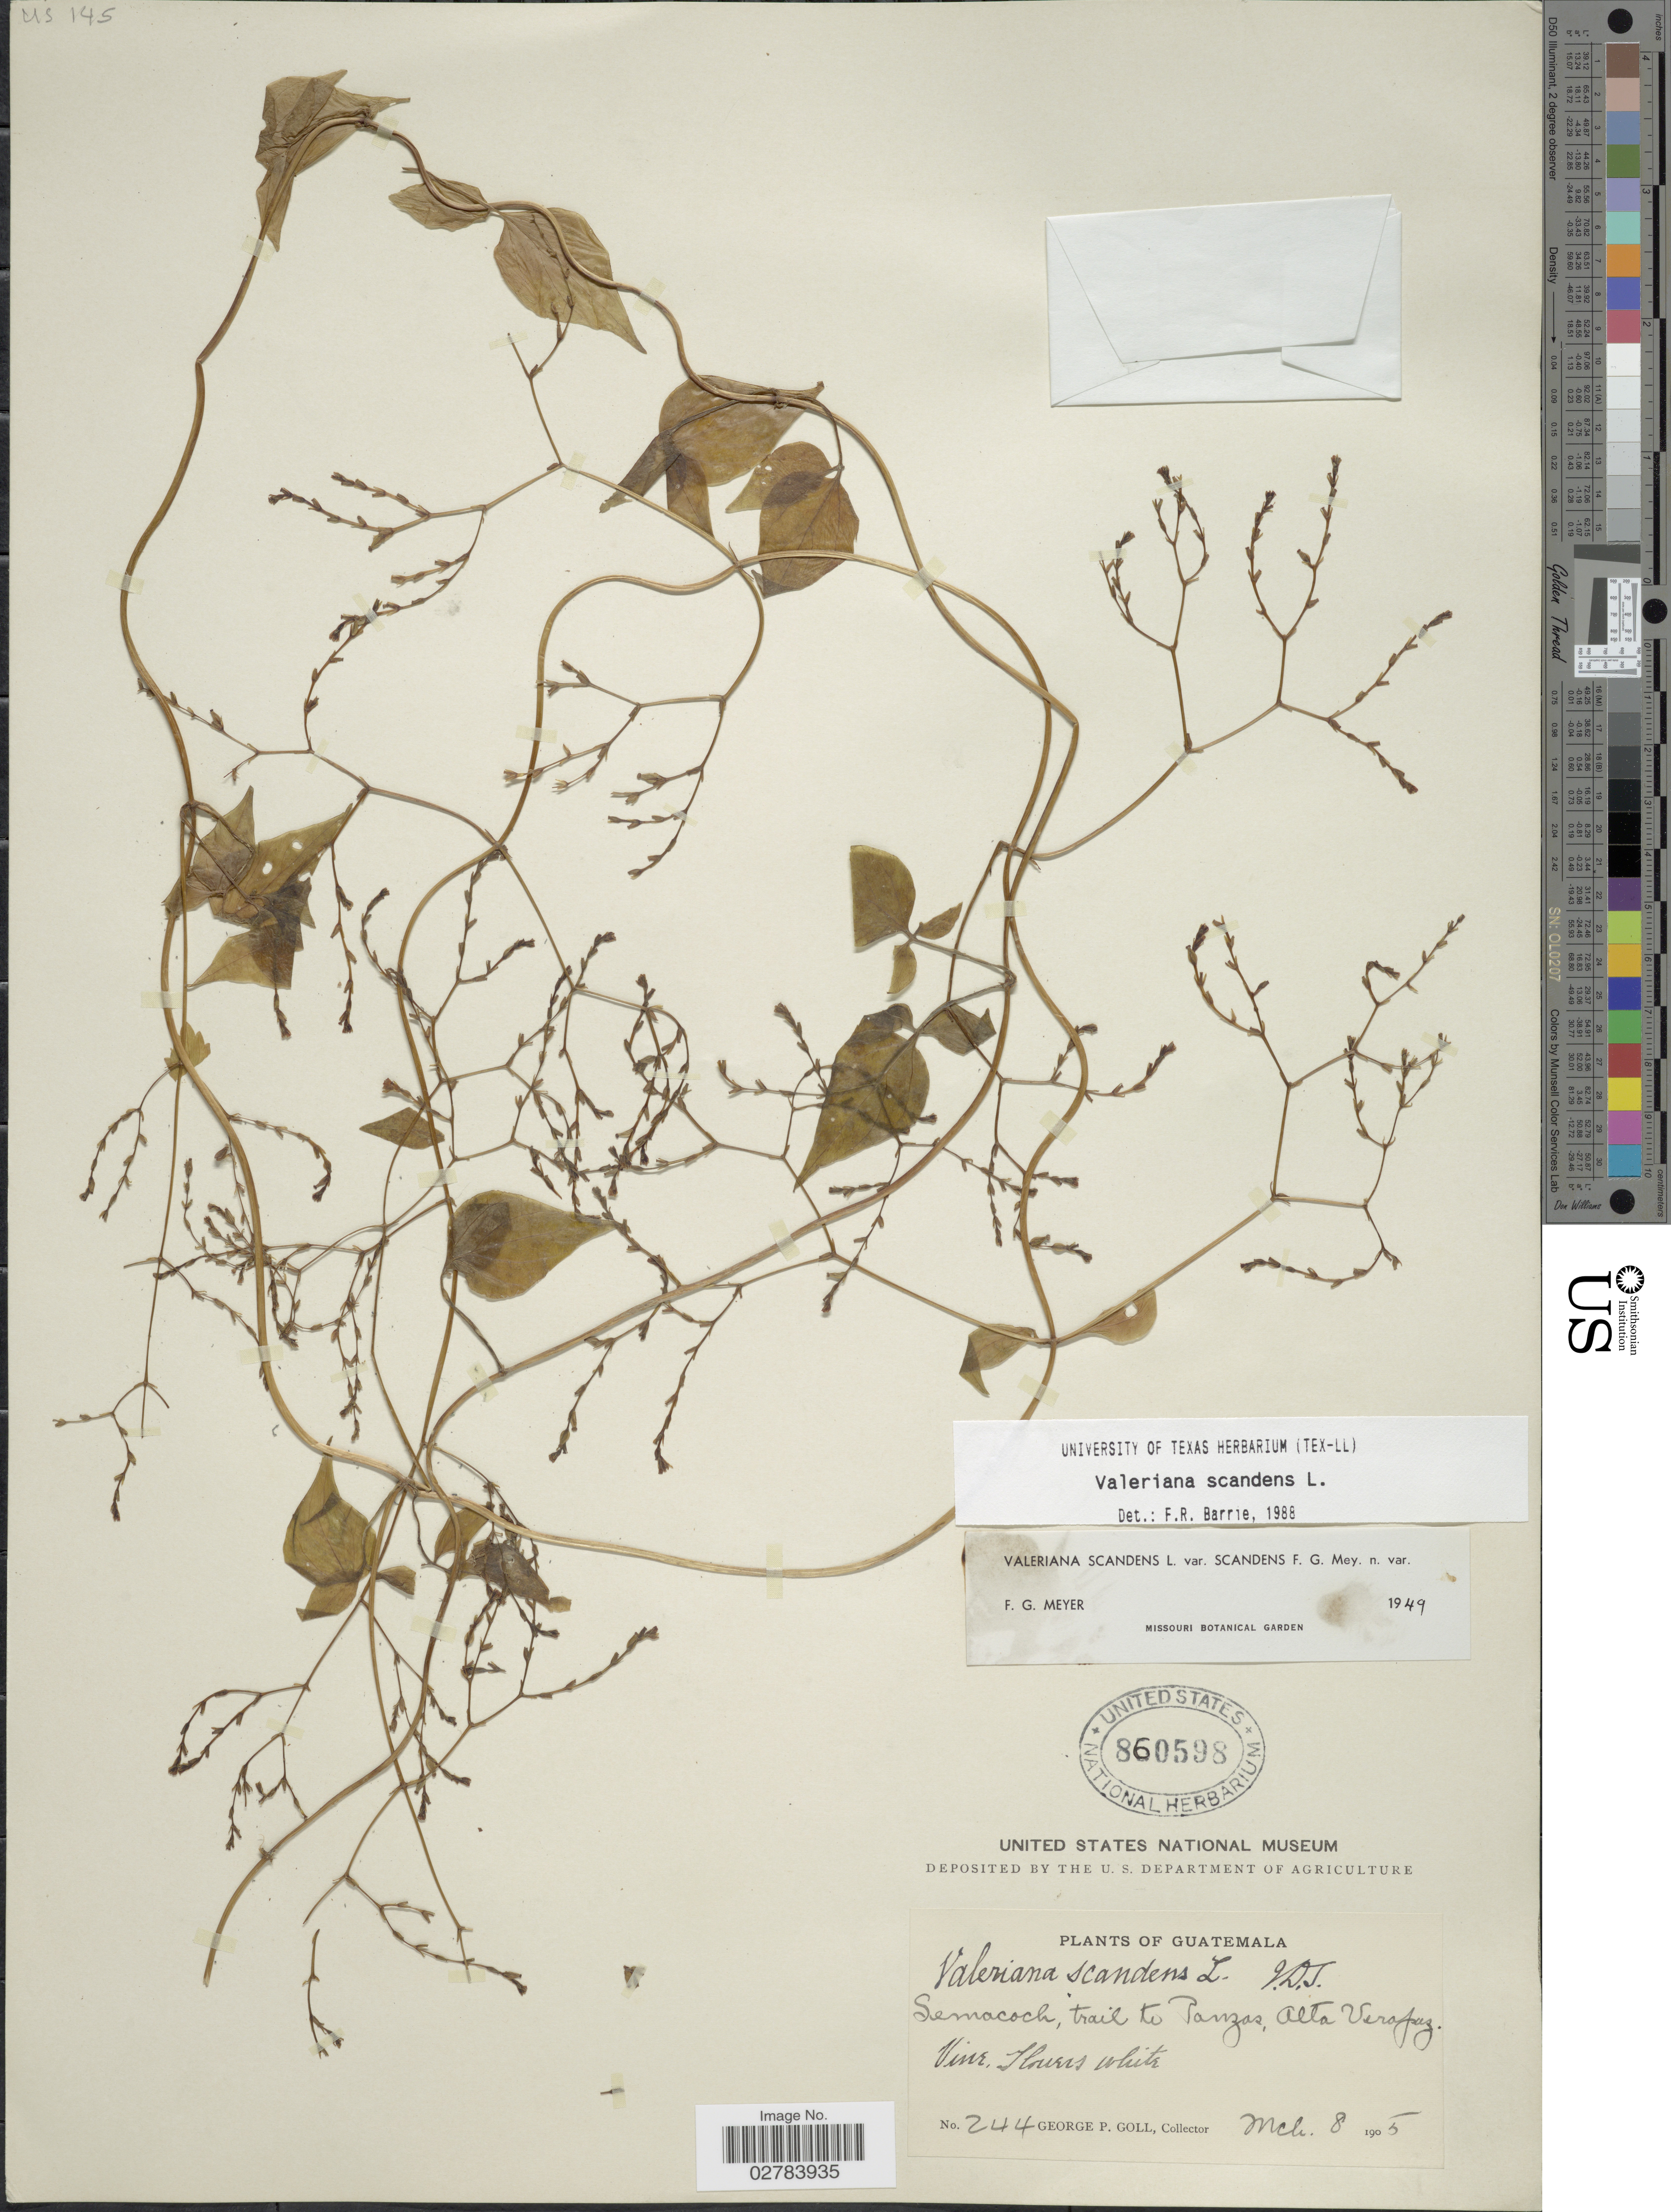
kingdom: Plantae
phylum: Tracheophyta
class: Magnoliopsida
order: Dipsacales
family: Caprifoliaceae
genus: Valeriana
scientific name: Valeriana scandens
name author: L.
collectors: G. P. Goll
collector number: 244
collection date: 1905-03-08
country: Guatemala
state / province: Alta Verapaz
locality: Semacoch, trail to Panzas.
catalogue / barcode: US 860598